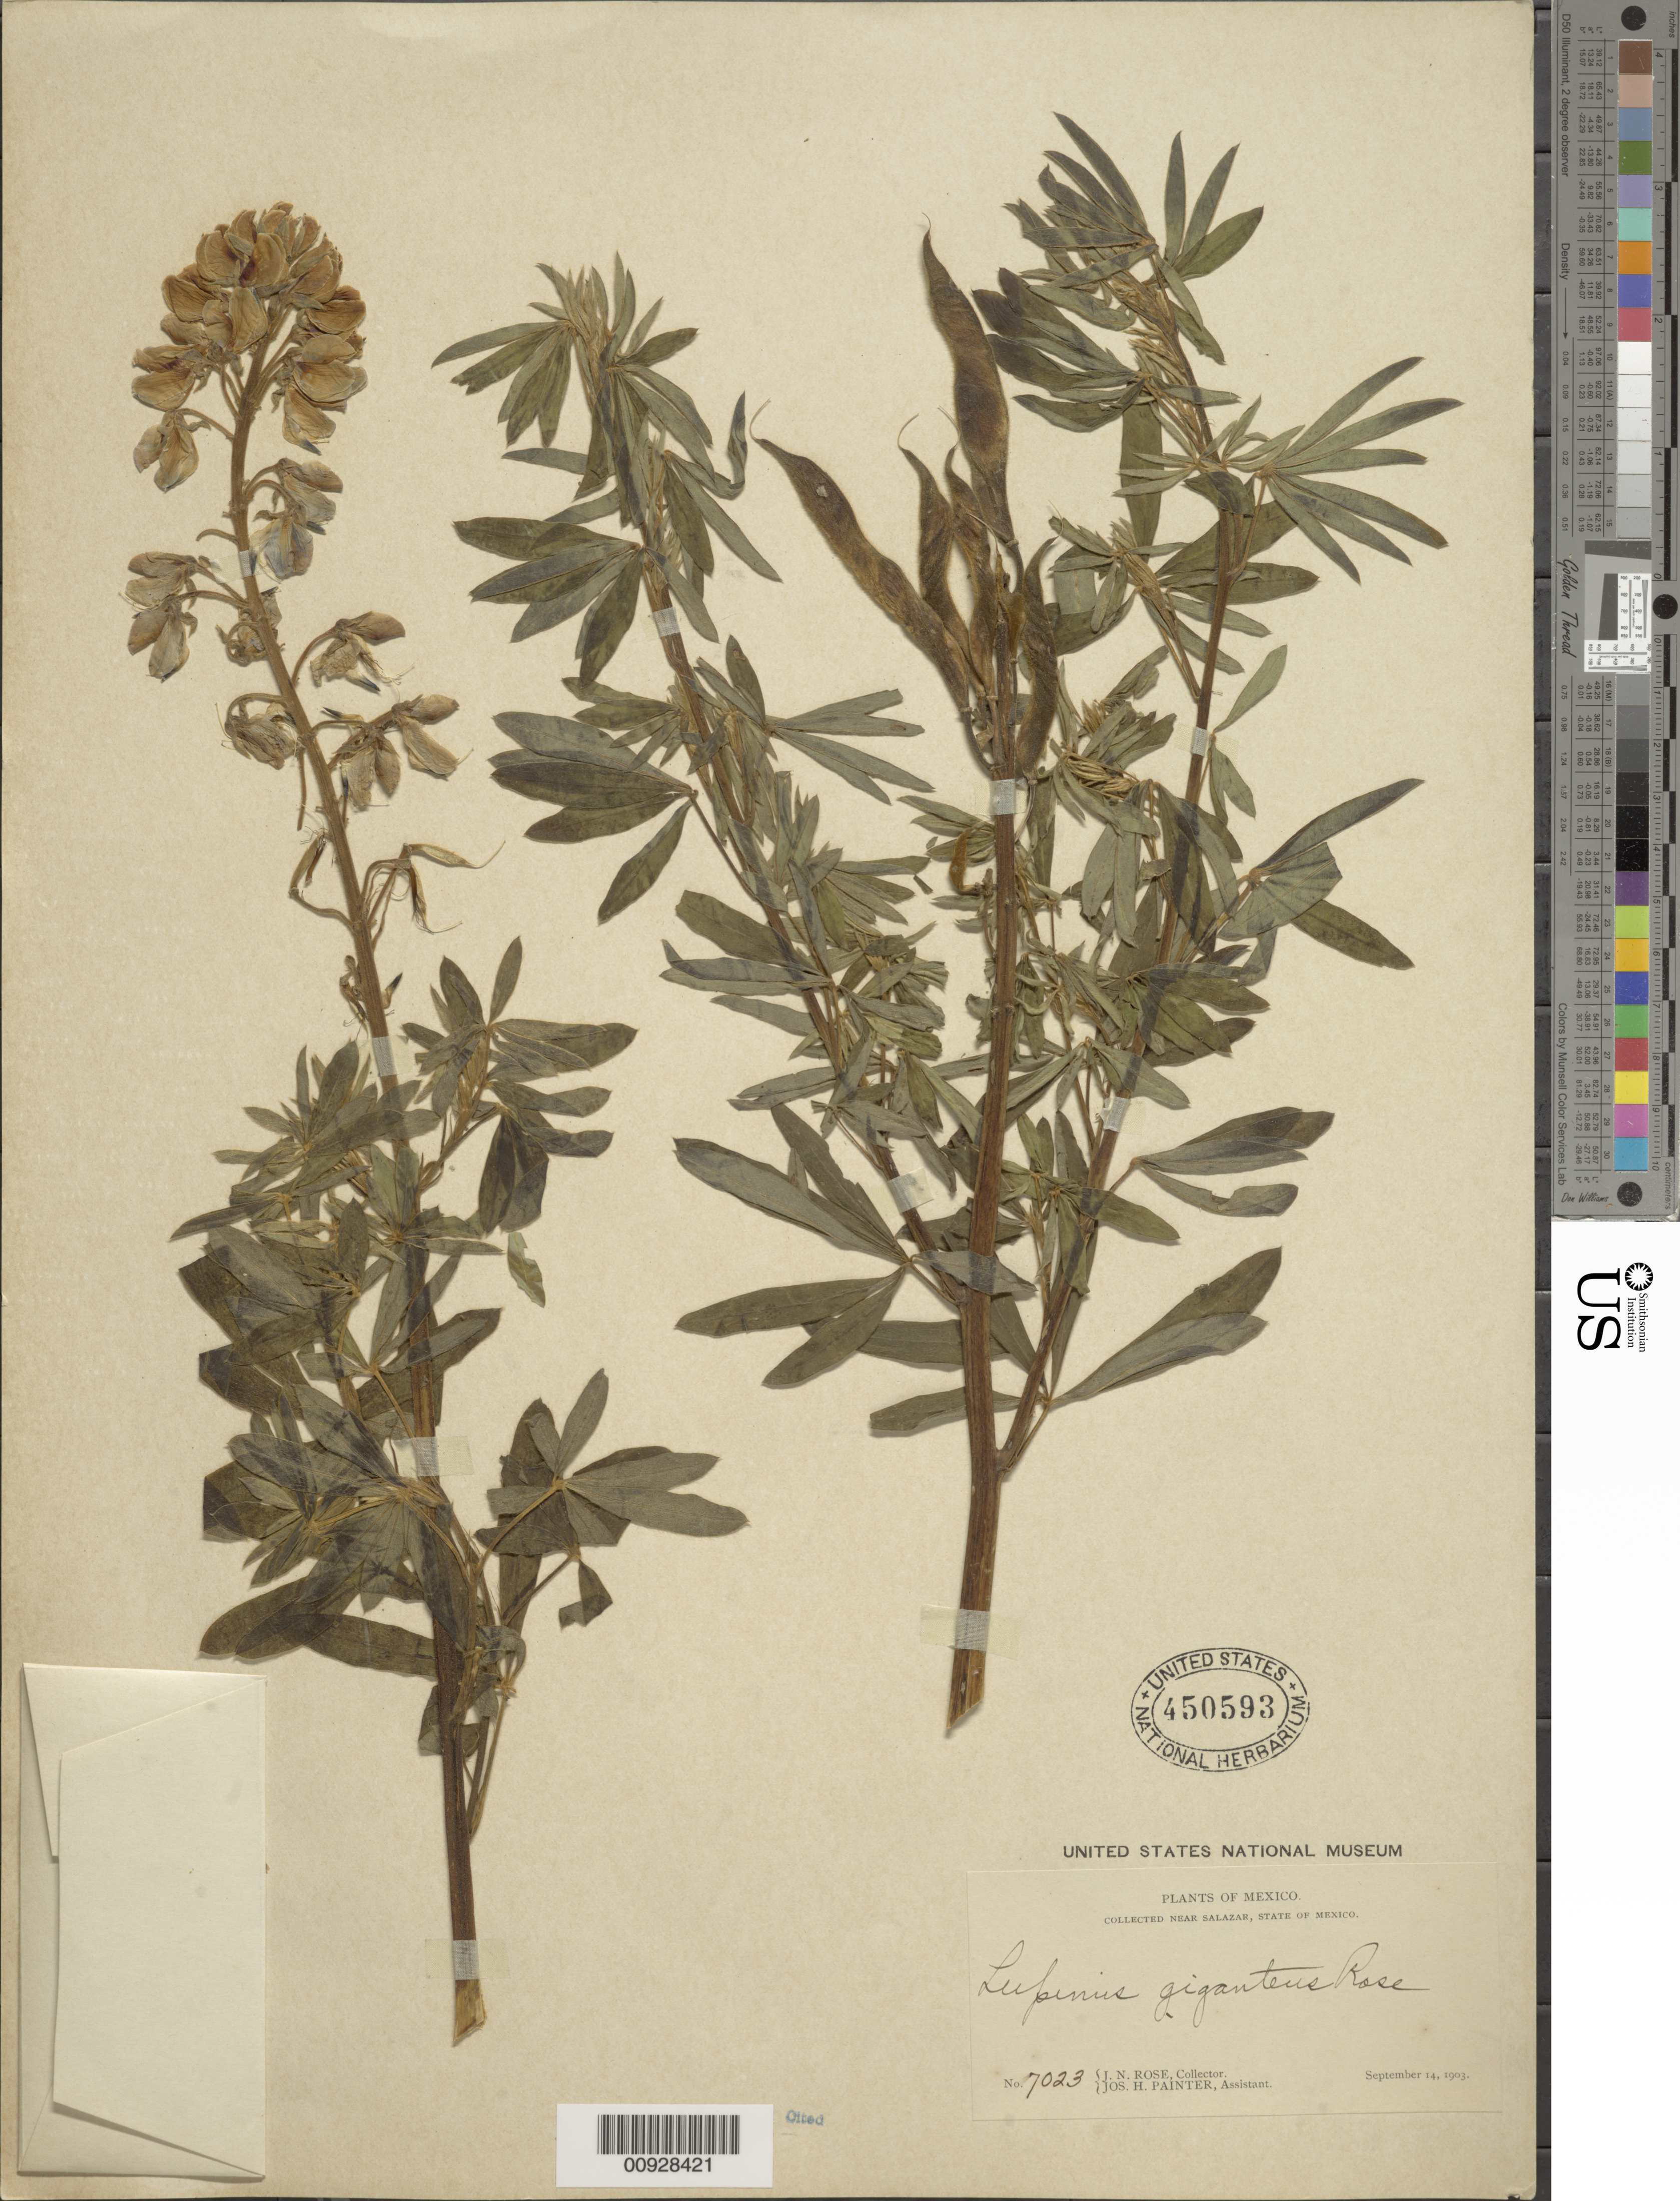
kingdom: Plantae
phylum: Tracheophyta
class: Magnoliopsida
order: Fabales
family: Fabaceae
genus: Lupinus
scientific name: Lupinus giganteus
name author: Rose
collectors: J. N. Rose & J. H. Painter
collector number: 7023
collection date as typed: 14 Sep 1903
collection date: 1903-09-14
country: Mexico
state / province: México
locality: Near Salazar, State of Mexico.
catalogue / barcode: US 450593